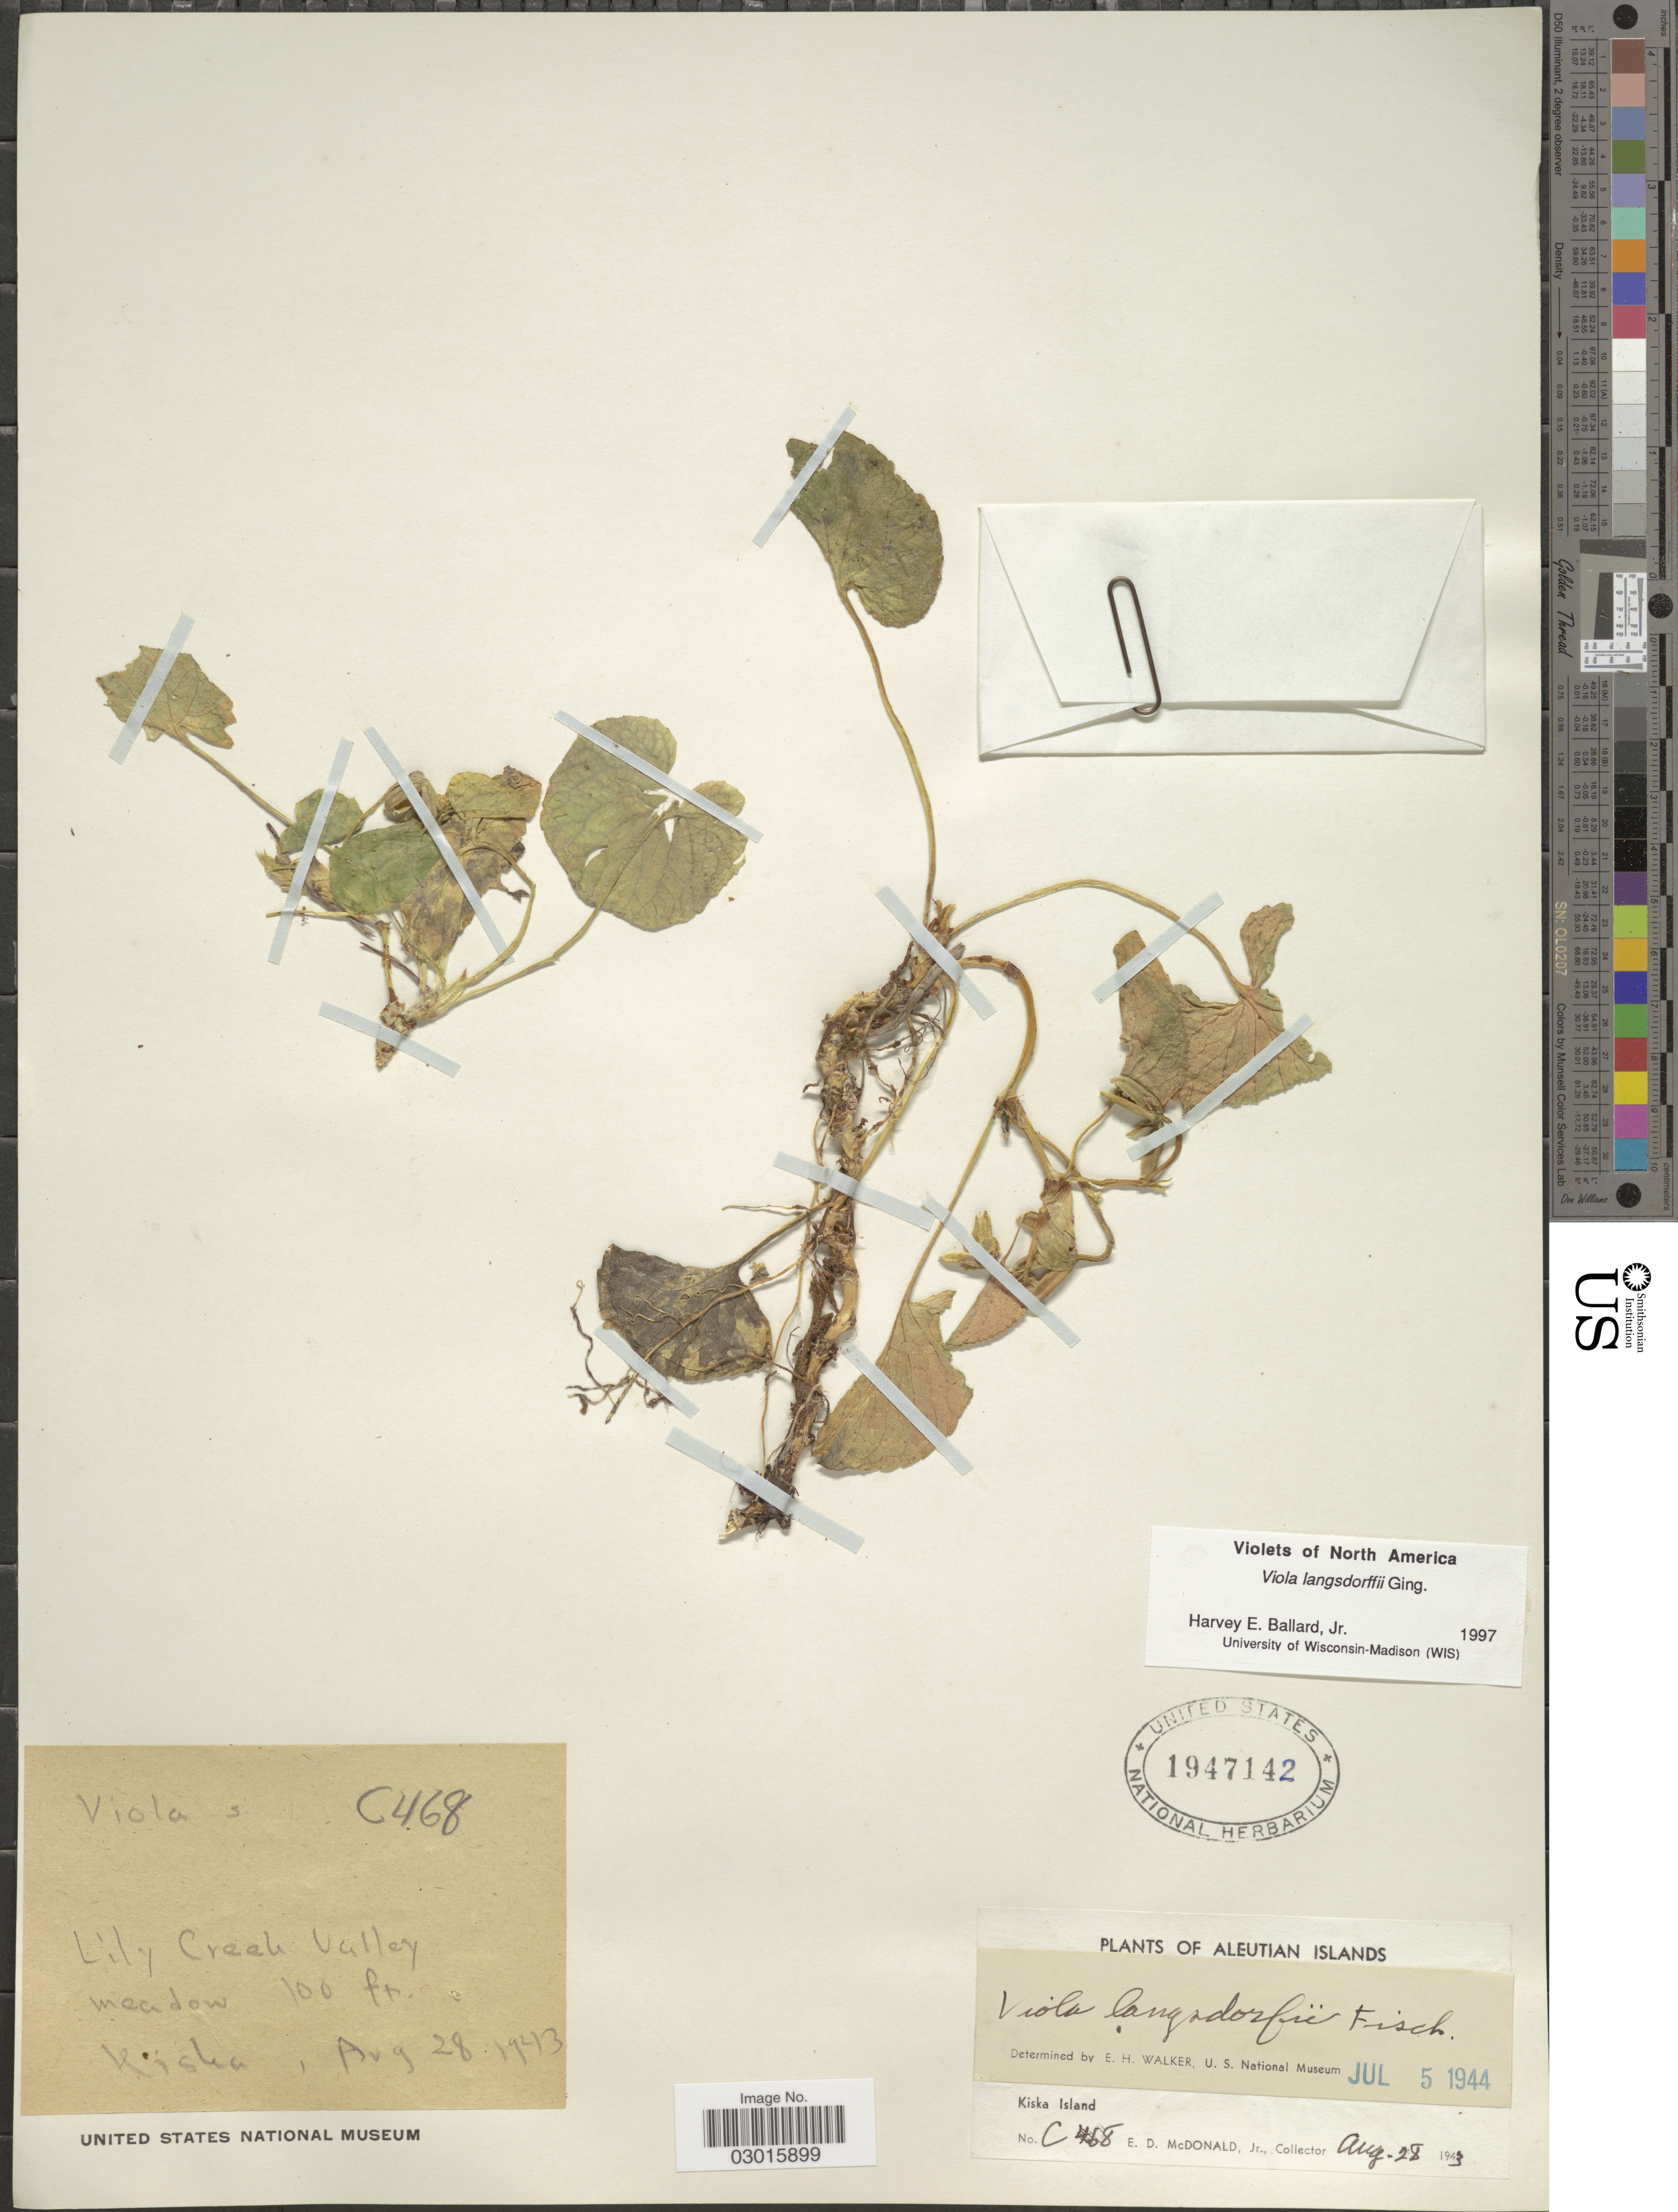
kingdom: Plantae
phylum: Tracheophyta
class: Magnoliopsida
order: Malpighiales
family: Violaceae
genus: Viola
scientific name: Viola langsdorffii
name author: Fisch. ex Ging.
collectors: E. D. McDonald Jr.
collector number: C468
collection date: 1943-08-28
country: United States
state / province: Alaska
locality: Aleutian Islands, Kiska Island, Lily Creek Valley.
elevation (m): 30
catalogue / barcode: US 1947142